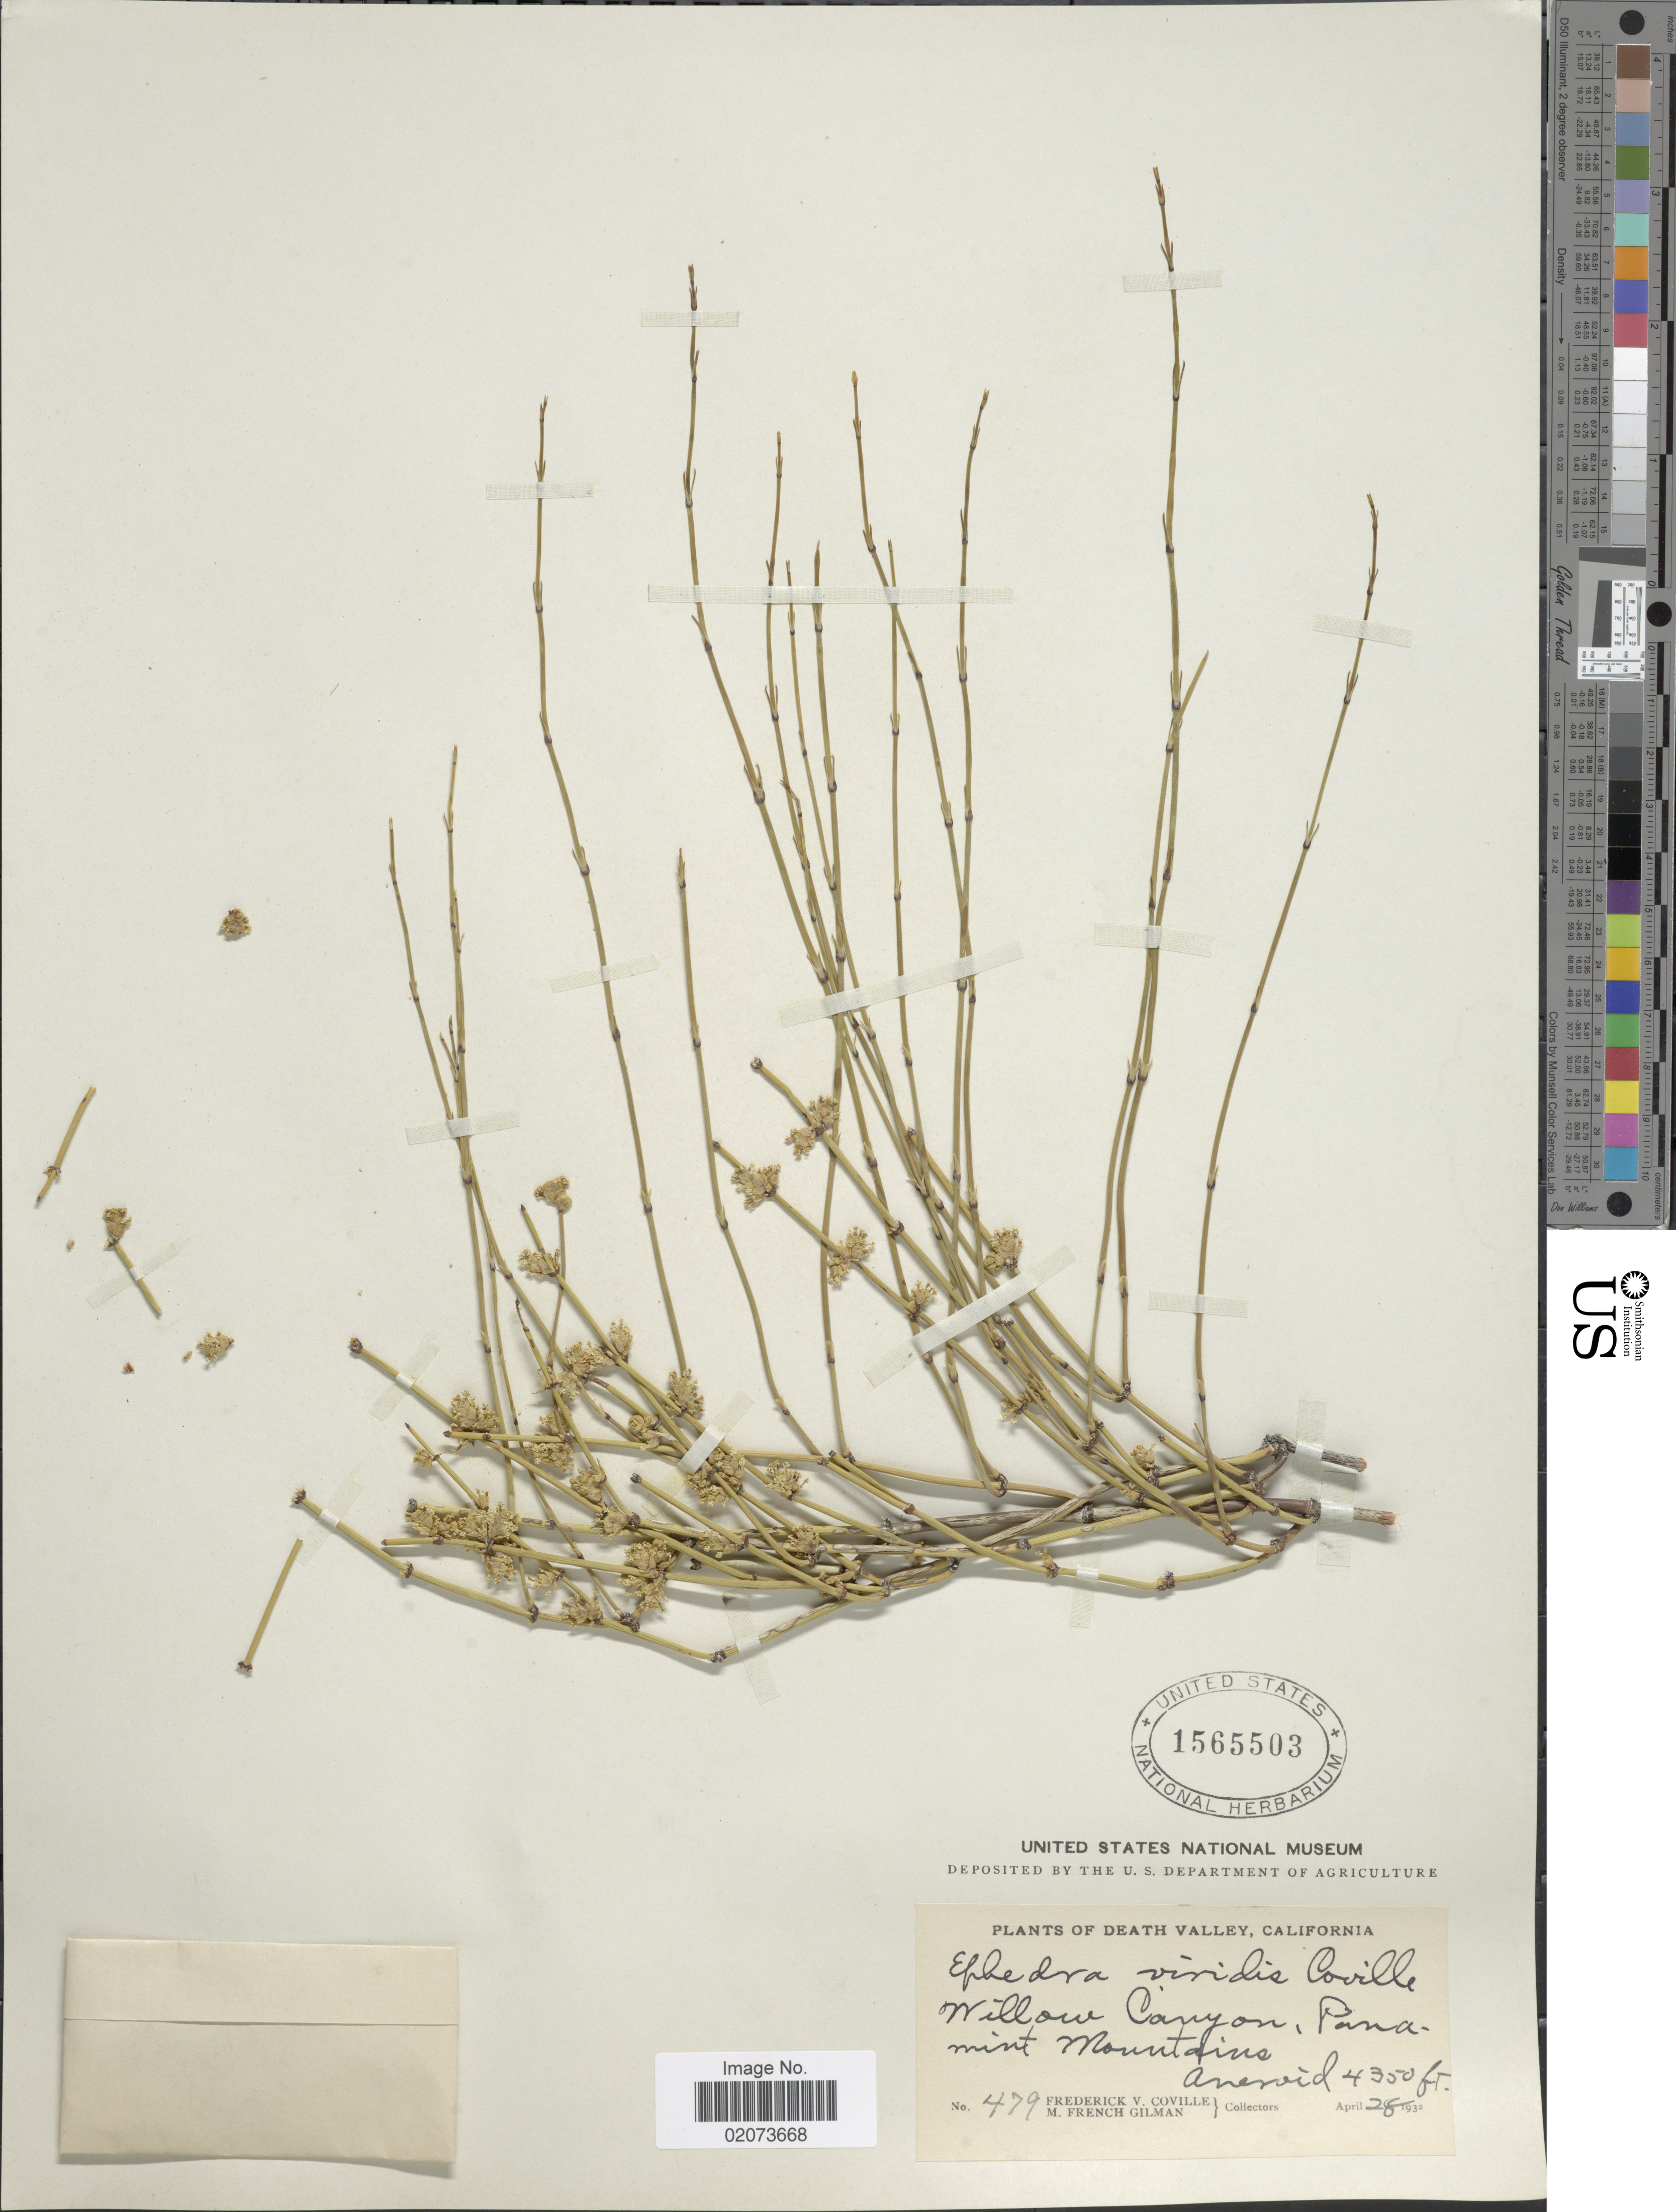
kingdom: Plantae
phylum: Tracheophyta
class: Gnetopsida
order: Ephedrales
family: Ephedraceae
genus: Ephedra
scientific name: Ephedra viridis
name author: Coville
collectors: F. V. Coville & M. F. Gilman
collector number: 479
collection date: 1932-04-28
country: United States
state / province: California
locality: Death Valley, Willow Canyon, Panamint Mountains, Aneroid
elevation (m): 1326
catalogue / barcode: US 1565503